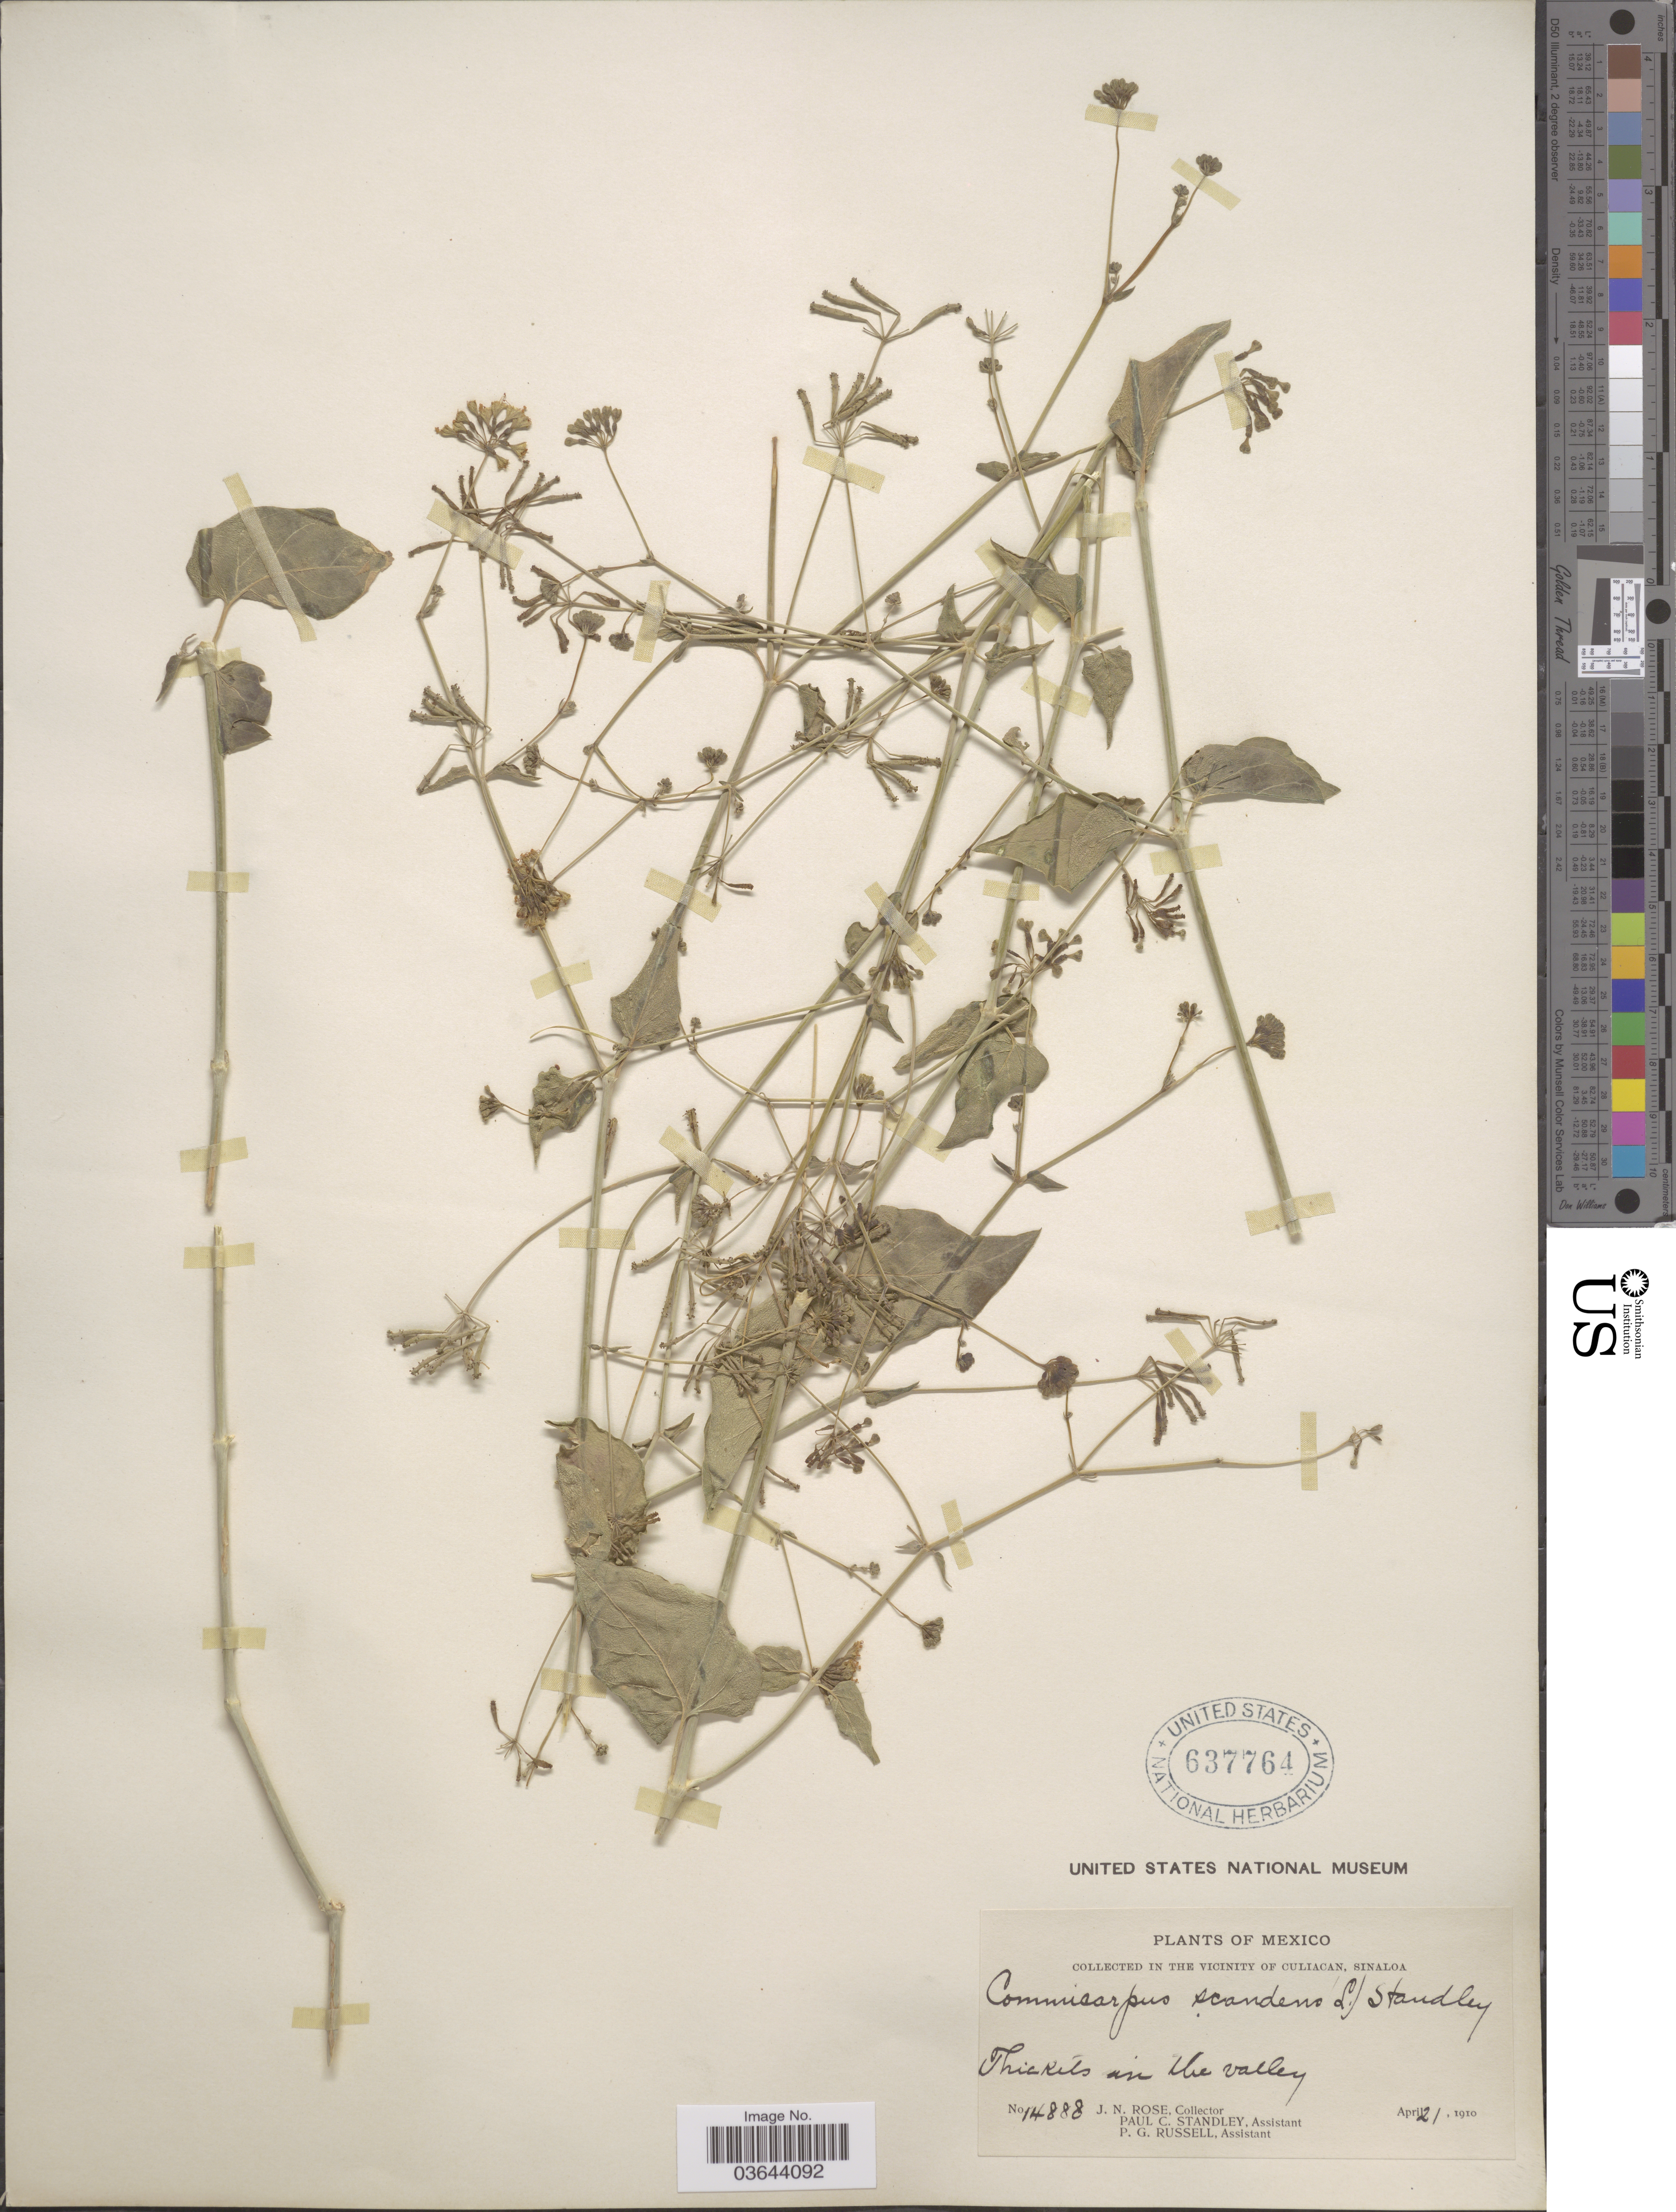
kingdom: Plantae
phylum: Tracheophyta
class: Magnoliopsida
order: Caryophyllales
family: Nyctaginaceae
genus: Commicarpus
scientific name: Commicarpus scandens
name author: (L.) Standl.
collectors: J. N. Rose, P. C. Standley & P. G. Russell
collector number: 14888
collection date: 1910-04-21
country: Mexico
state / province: Sinaloa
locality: In the vicinity of Culiacan.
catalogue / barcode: US 637764